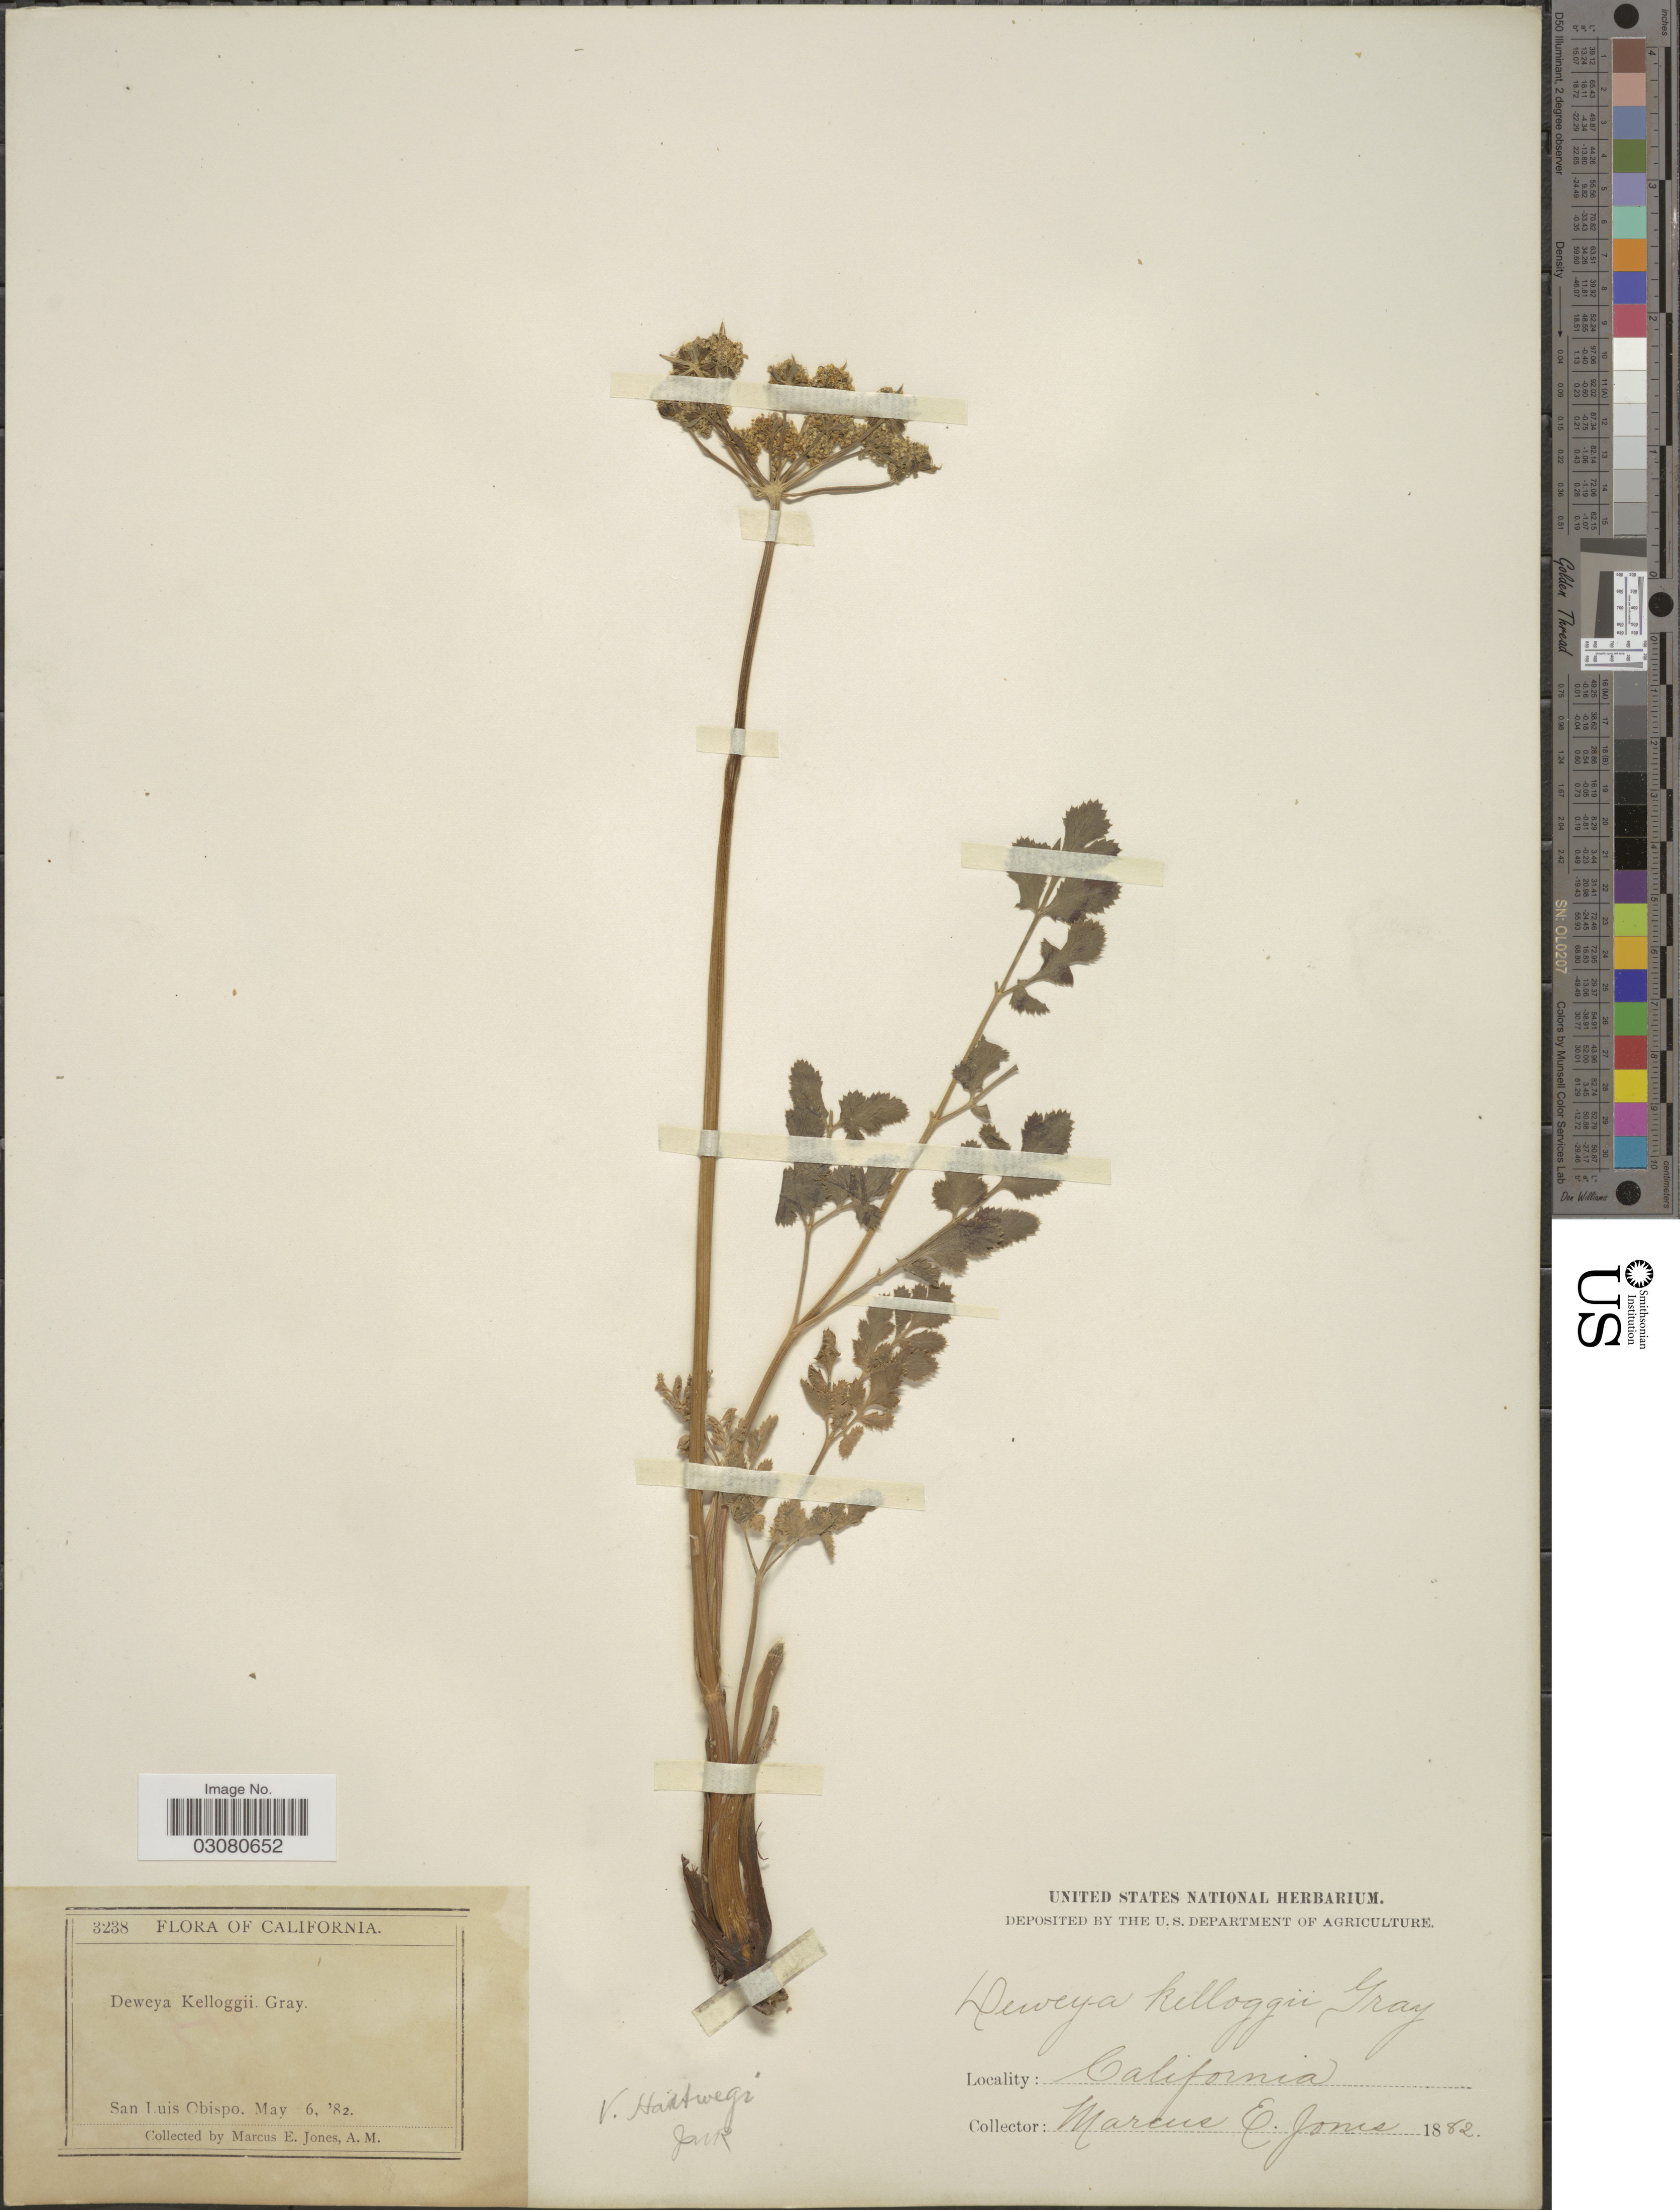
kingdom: Plantae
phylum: Tracheophyta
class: Magnoliopsida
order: Apiales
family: Apiaceae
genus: Drudeophytum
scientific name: Drudeophytum hartwegii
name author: (A. Gray) J.M. Coult. & Rose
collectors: M. E. Jones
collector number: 3238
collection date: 1882-05-06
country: United States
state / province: California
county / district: San Luis Obispo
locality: San Luis Obispo.